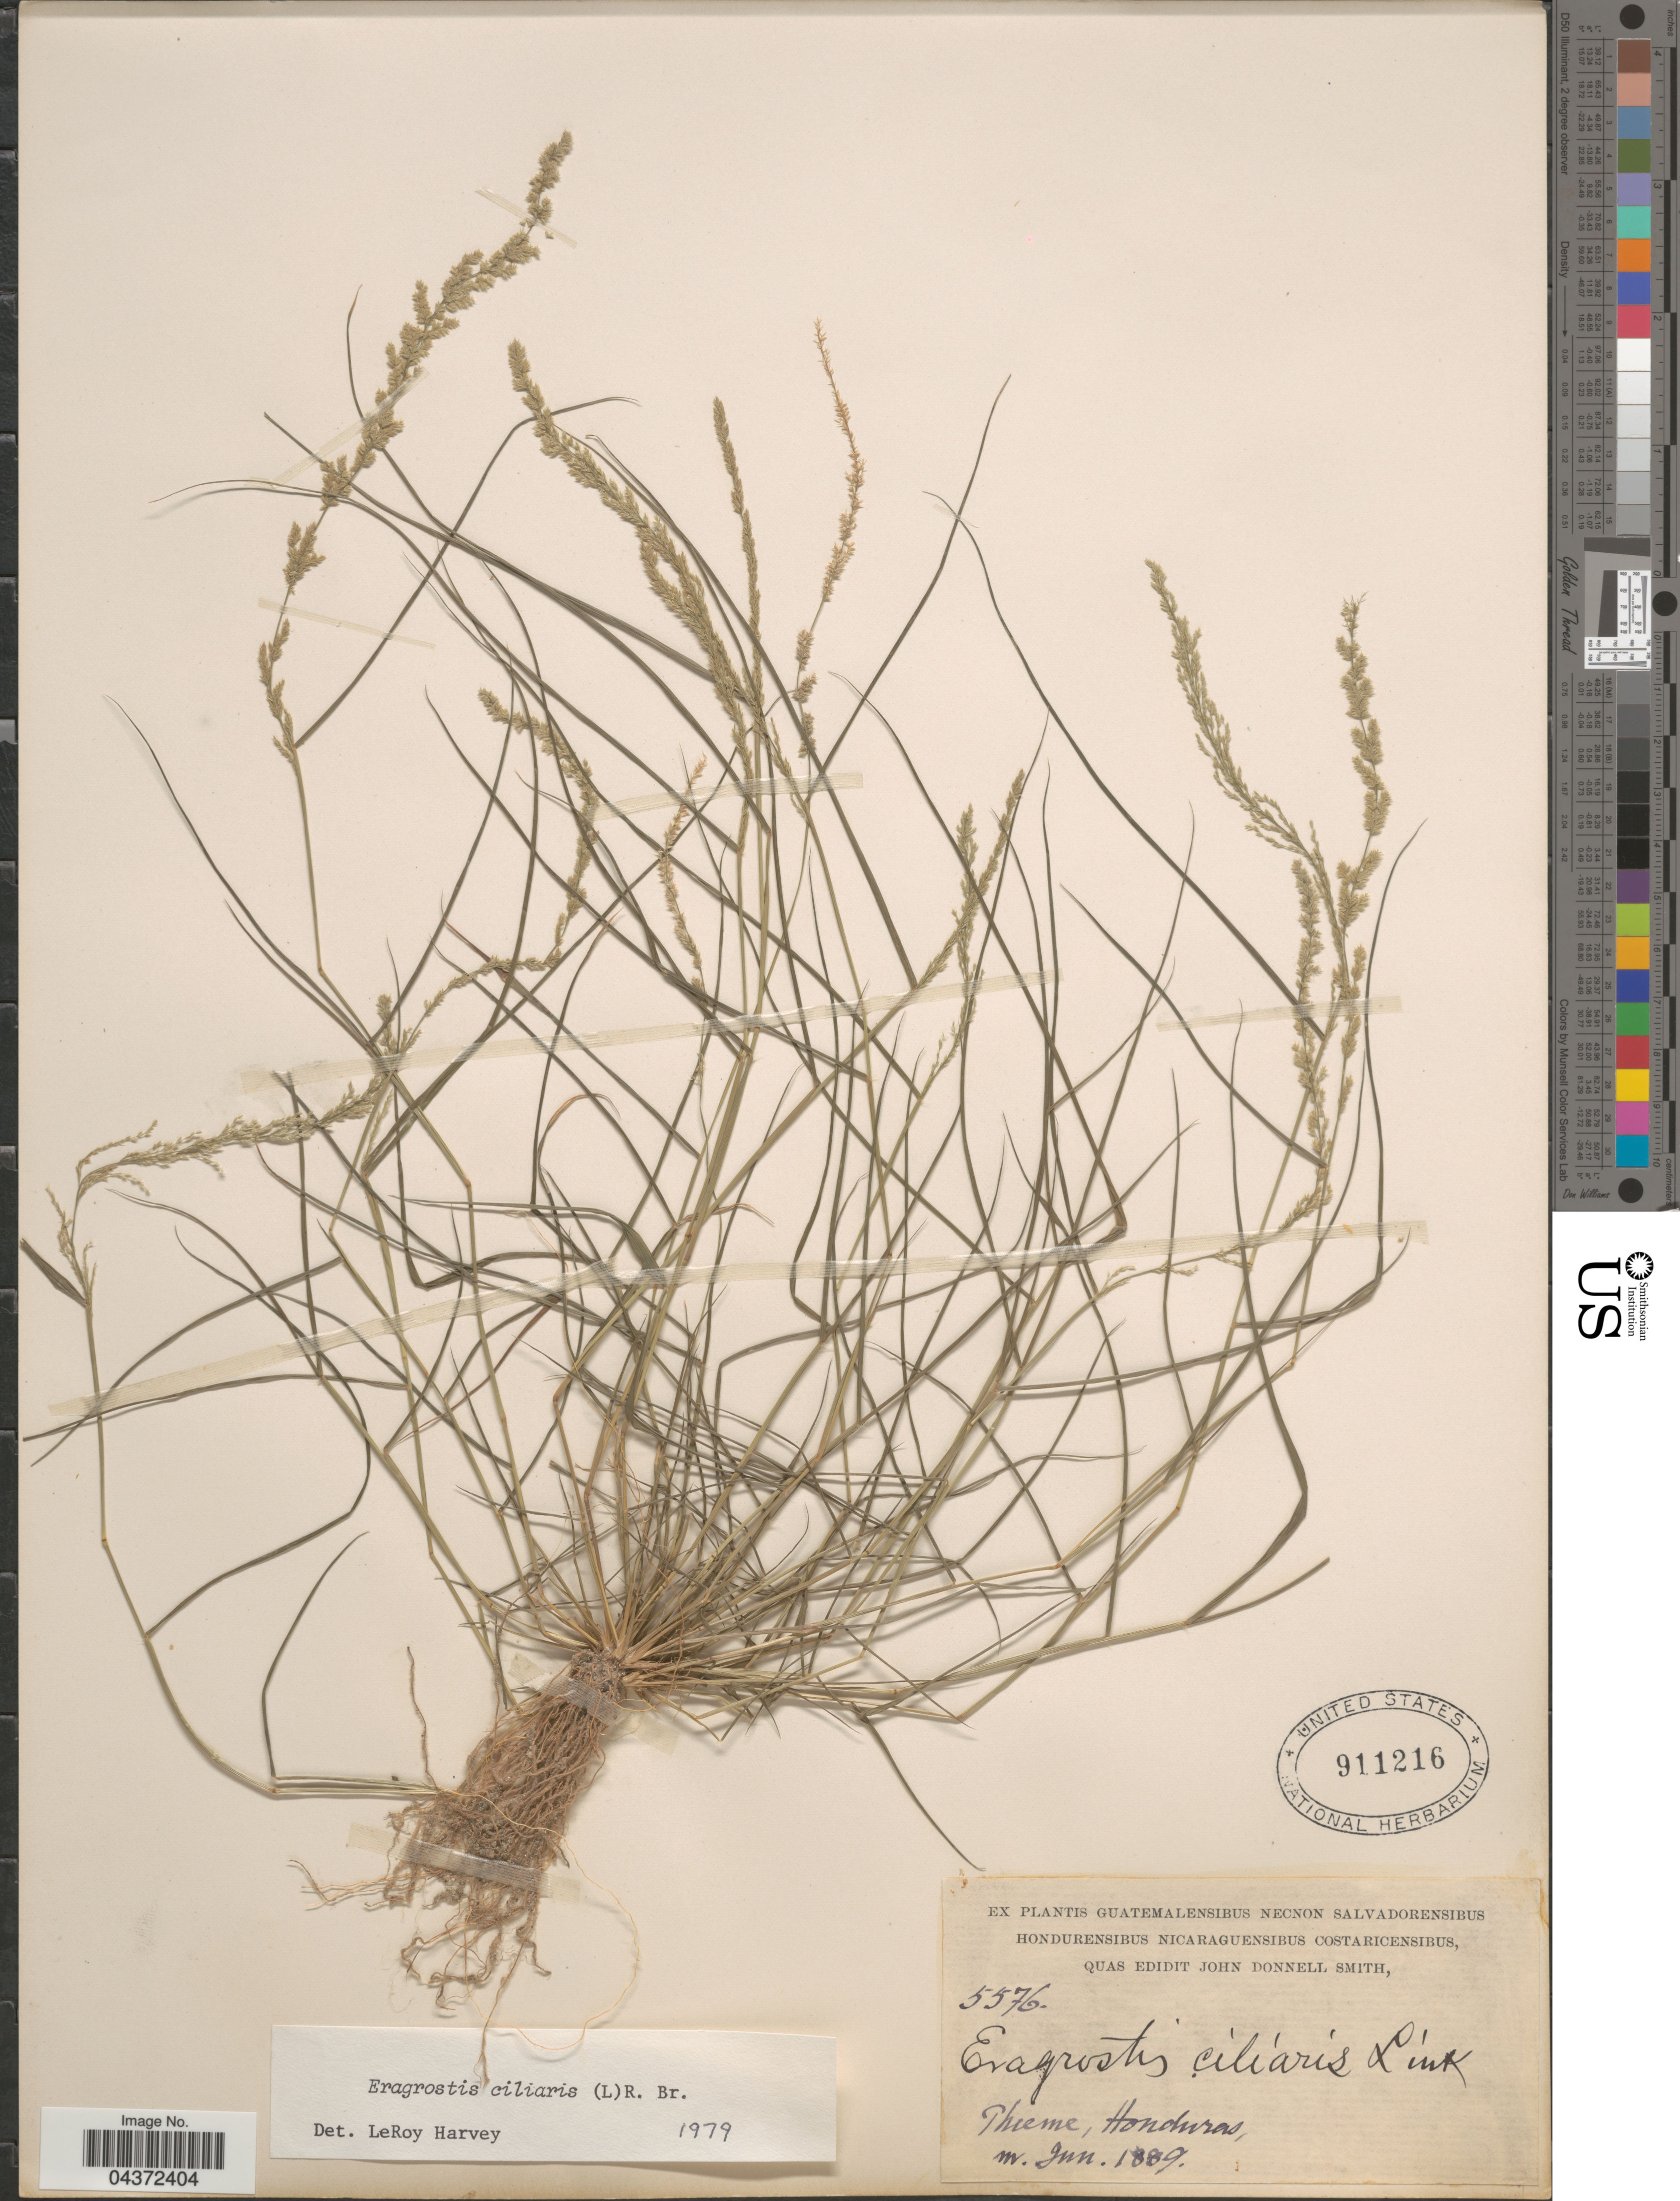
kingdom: Plantae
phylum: Tracheophyta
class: Liliopsida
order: Poales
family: Poaceae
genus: Eragrostis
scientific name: Eragrostis ciliaris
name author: (L.) R. Br.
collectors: Thieme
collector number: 5576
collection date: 1889-06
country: Honduras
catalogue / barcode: US 911216